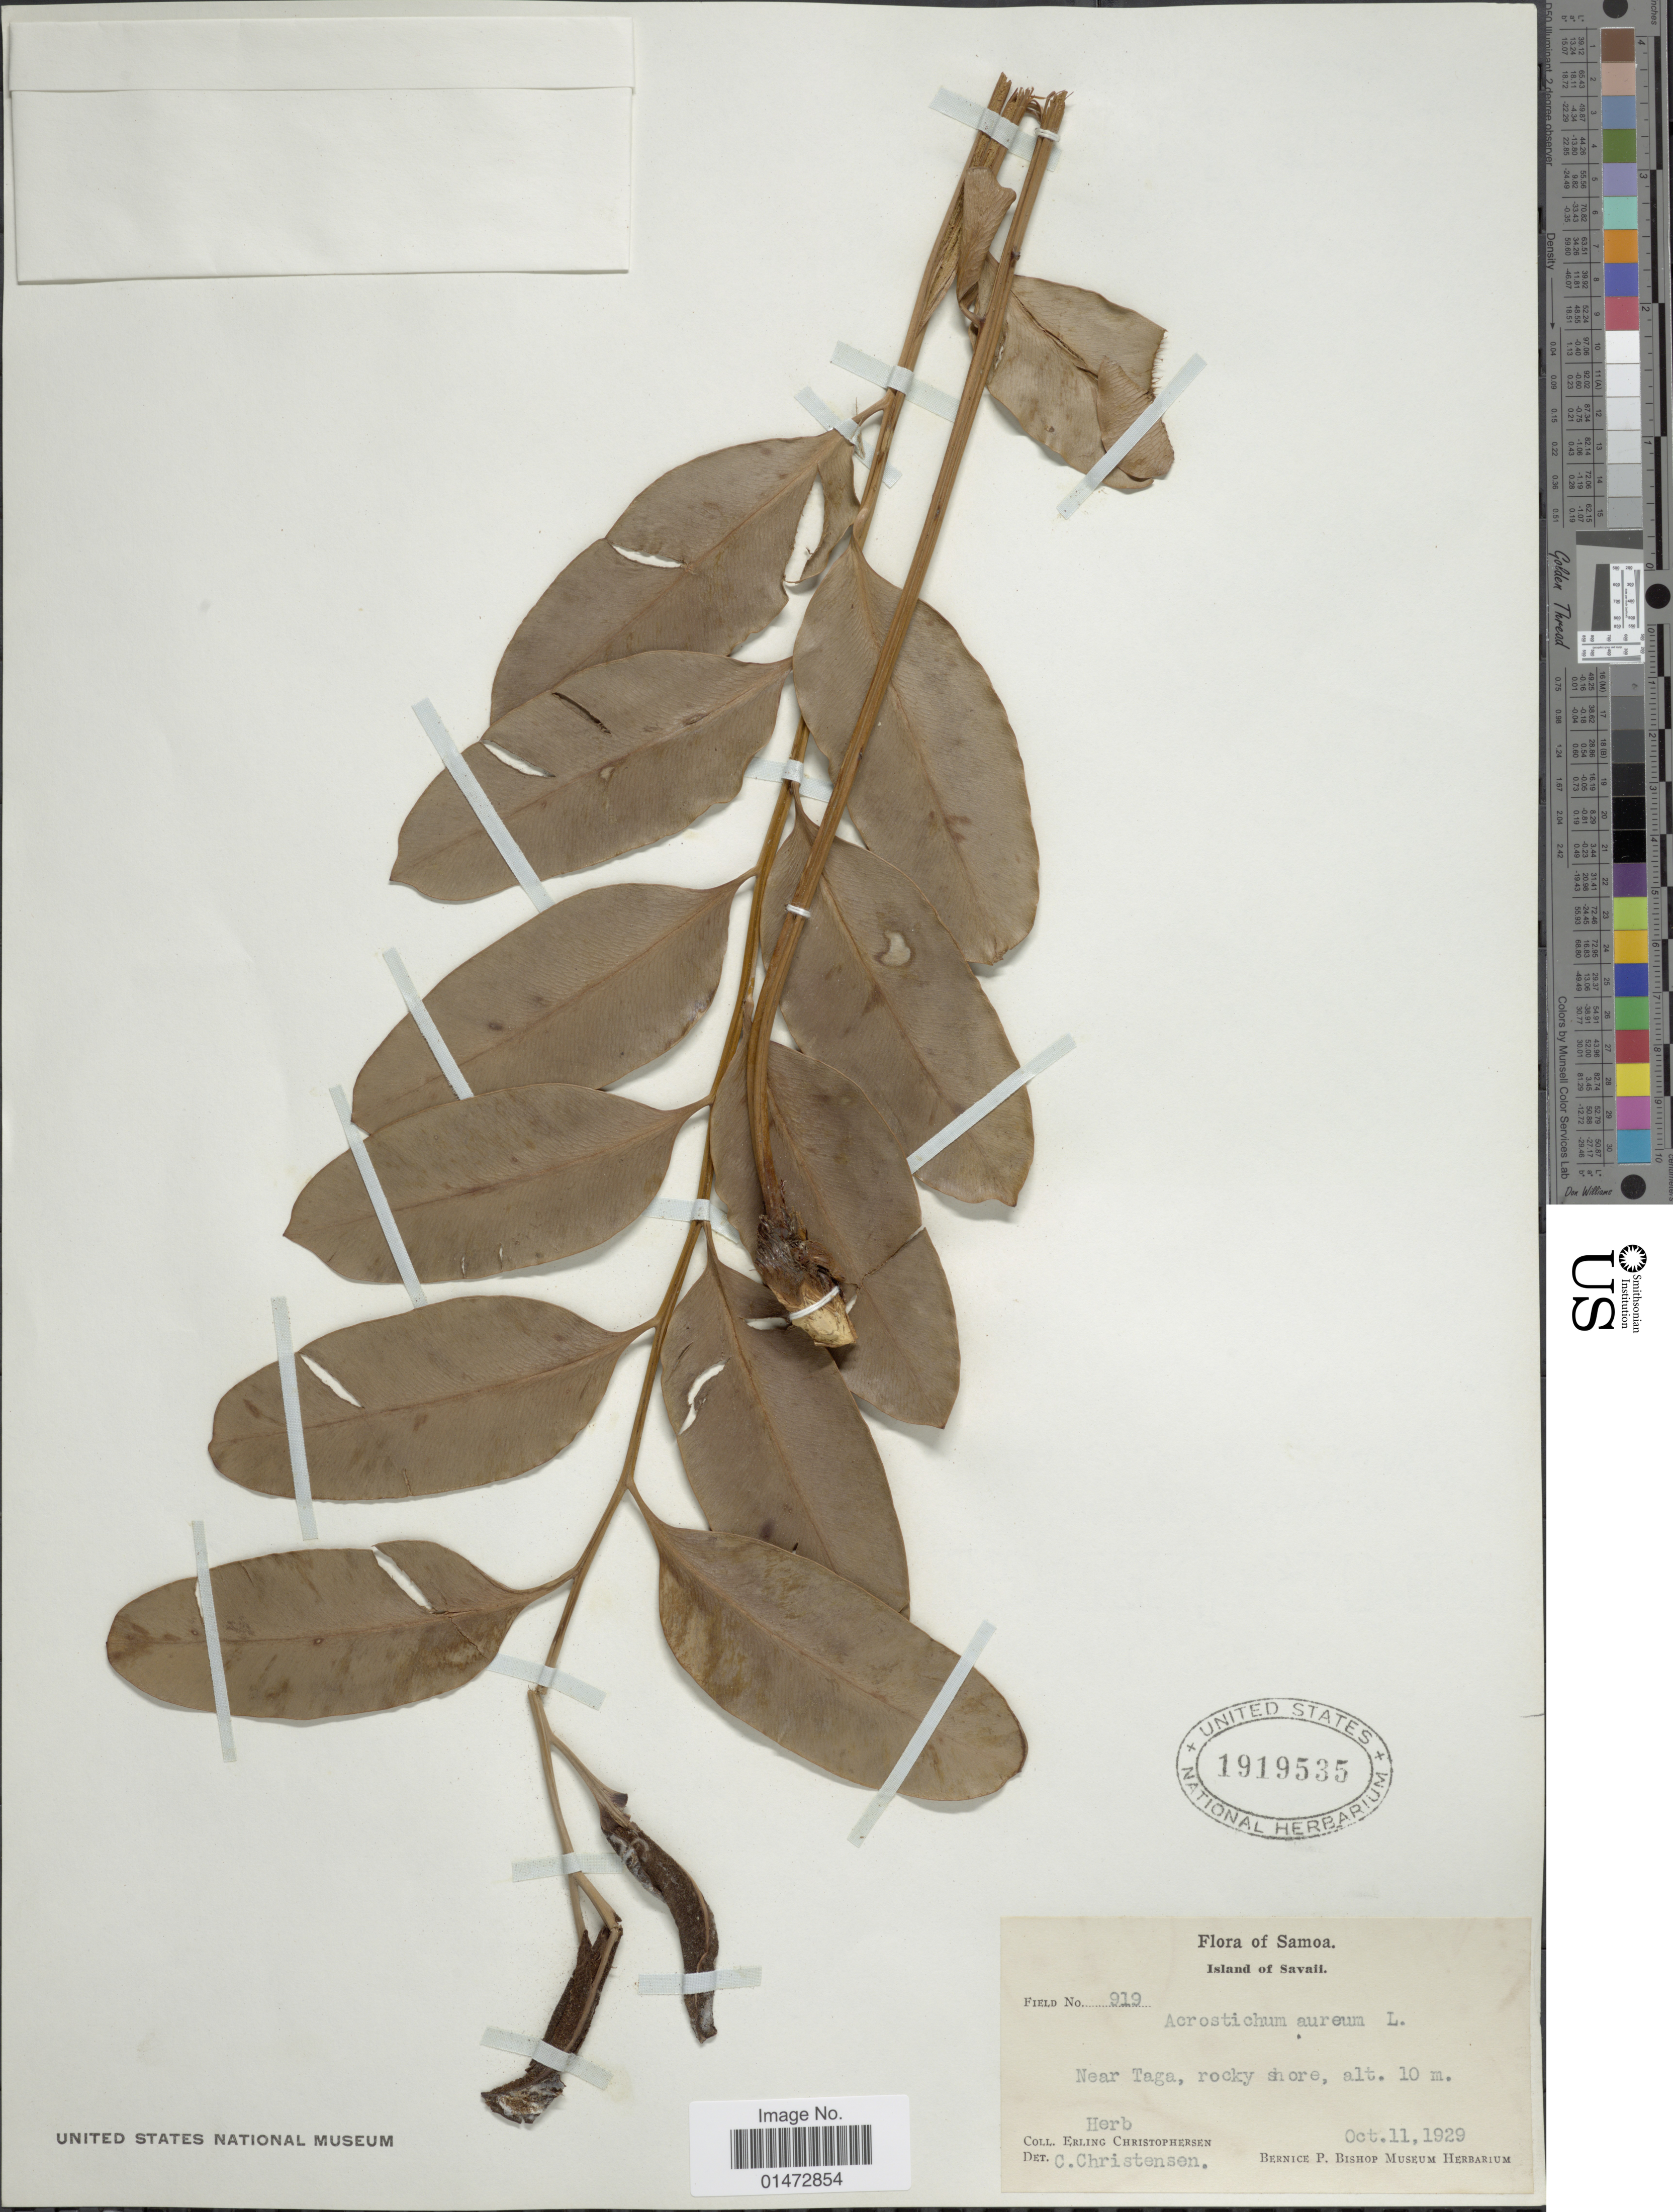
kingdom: Plantae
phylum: Tracheophyta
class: Polypodiopsida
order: Polypodiales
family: Pteridaceae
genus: Acrostichum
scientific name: Acrostichum aureum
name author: L.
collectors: E. Christophersen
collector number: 919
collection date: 1929-10-11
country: Samoa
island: Savai'i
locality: Island of Savaii. Near Taga, rocky shore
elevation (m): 10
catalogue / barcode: US 1919535